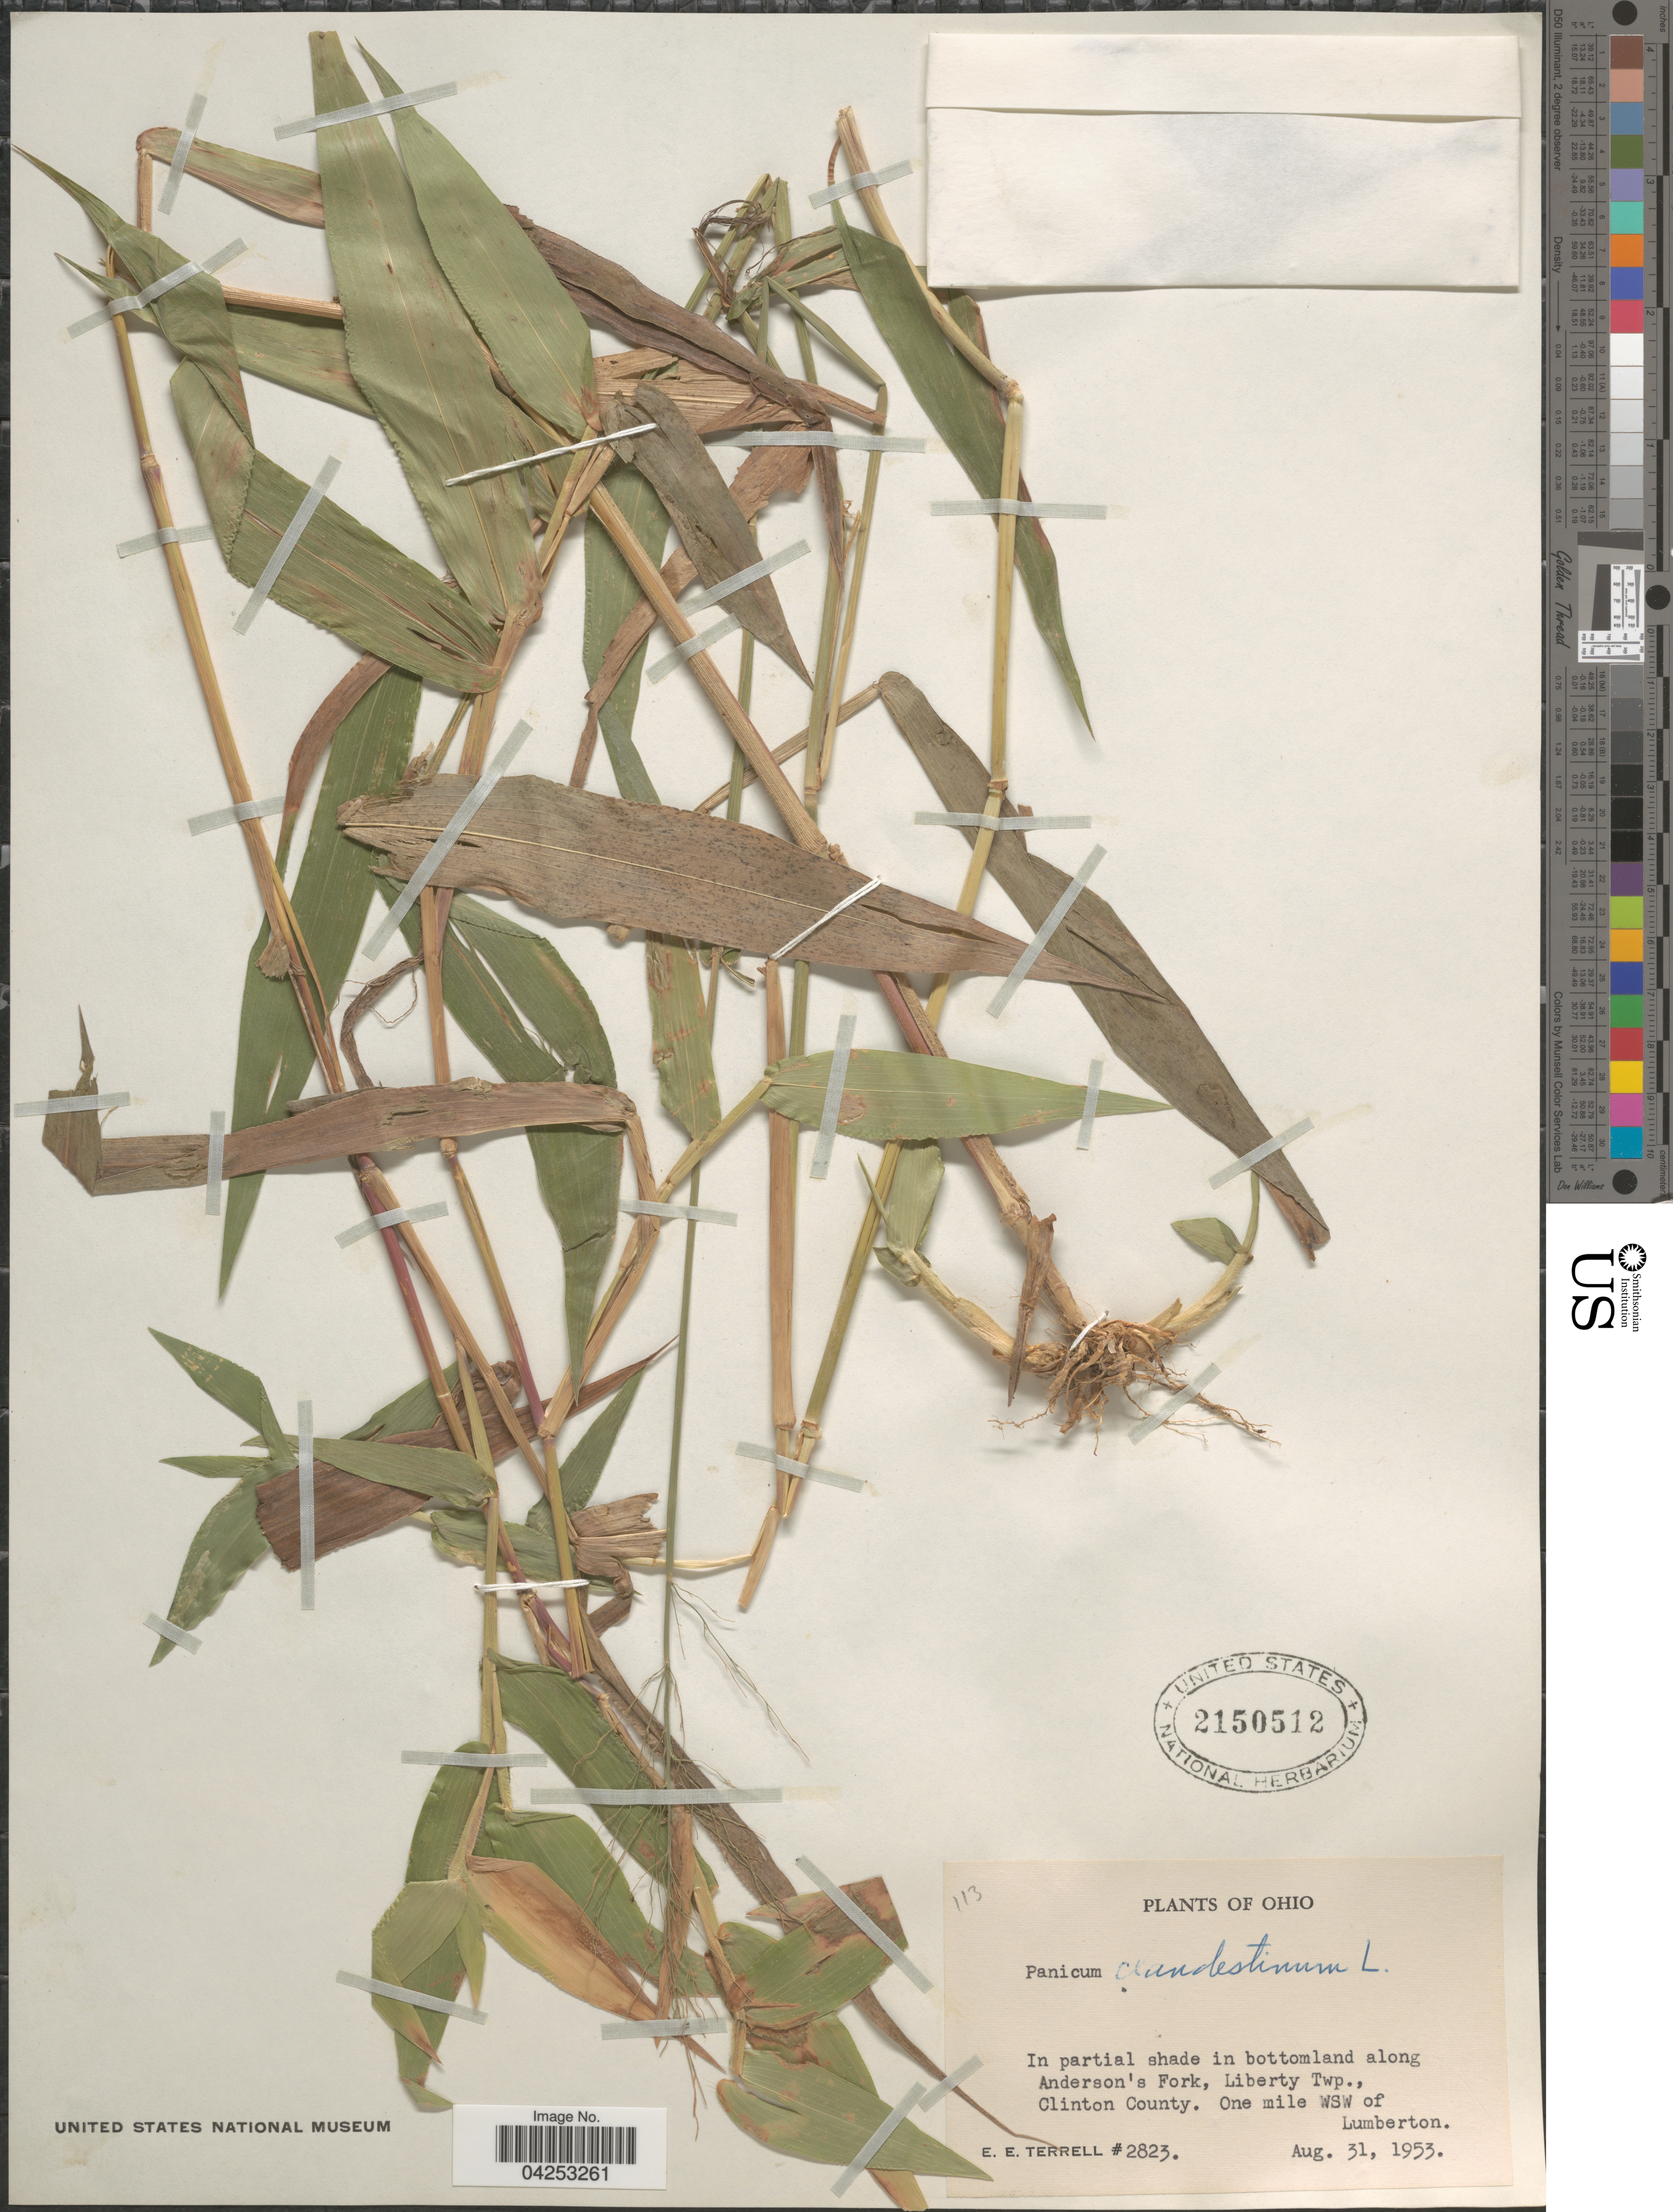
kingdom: Plantae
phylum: Tracheophyta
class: Liliopsida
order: Poales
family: Poaceae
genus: Dichanthelium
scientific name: Dichanthelium clandestinum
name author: (L.) Gould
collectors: E. E. Terrell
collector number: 2823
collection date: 1953-08-31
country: United States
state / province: Ohio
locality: In partial shade in bottomland along Anderson's Fork, Liberty Twp., Clinton County. One mile WSW of Lumberton.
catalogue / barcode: US 2150512